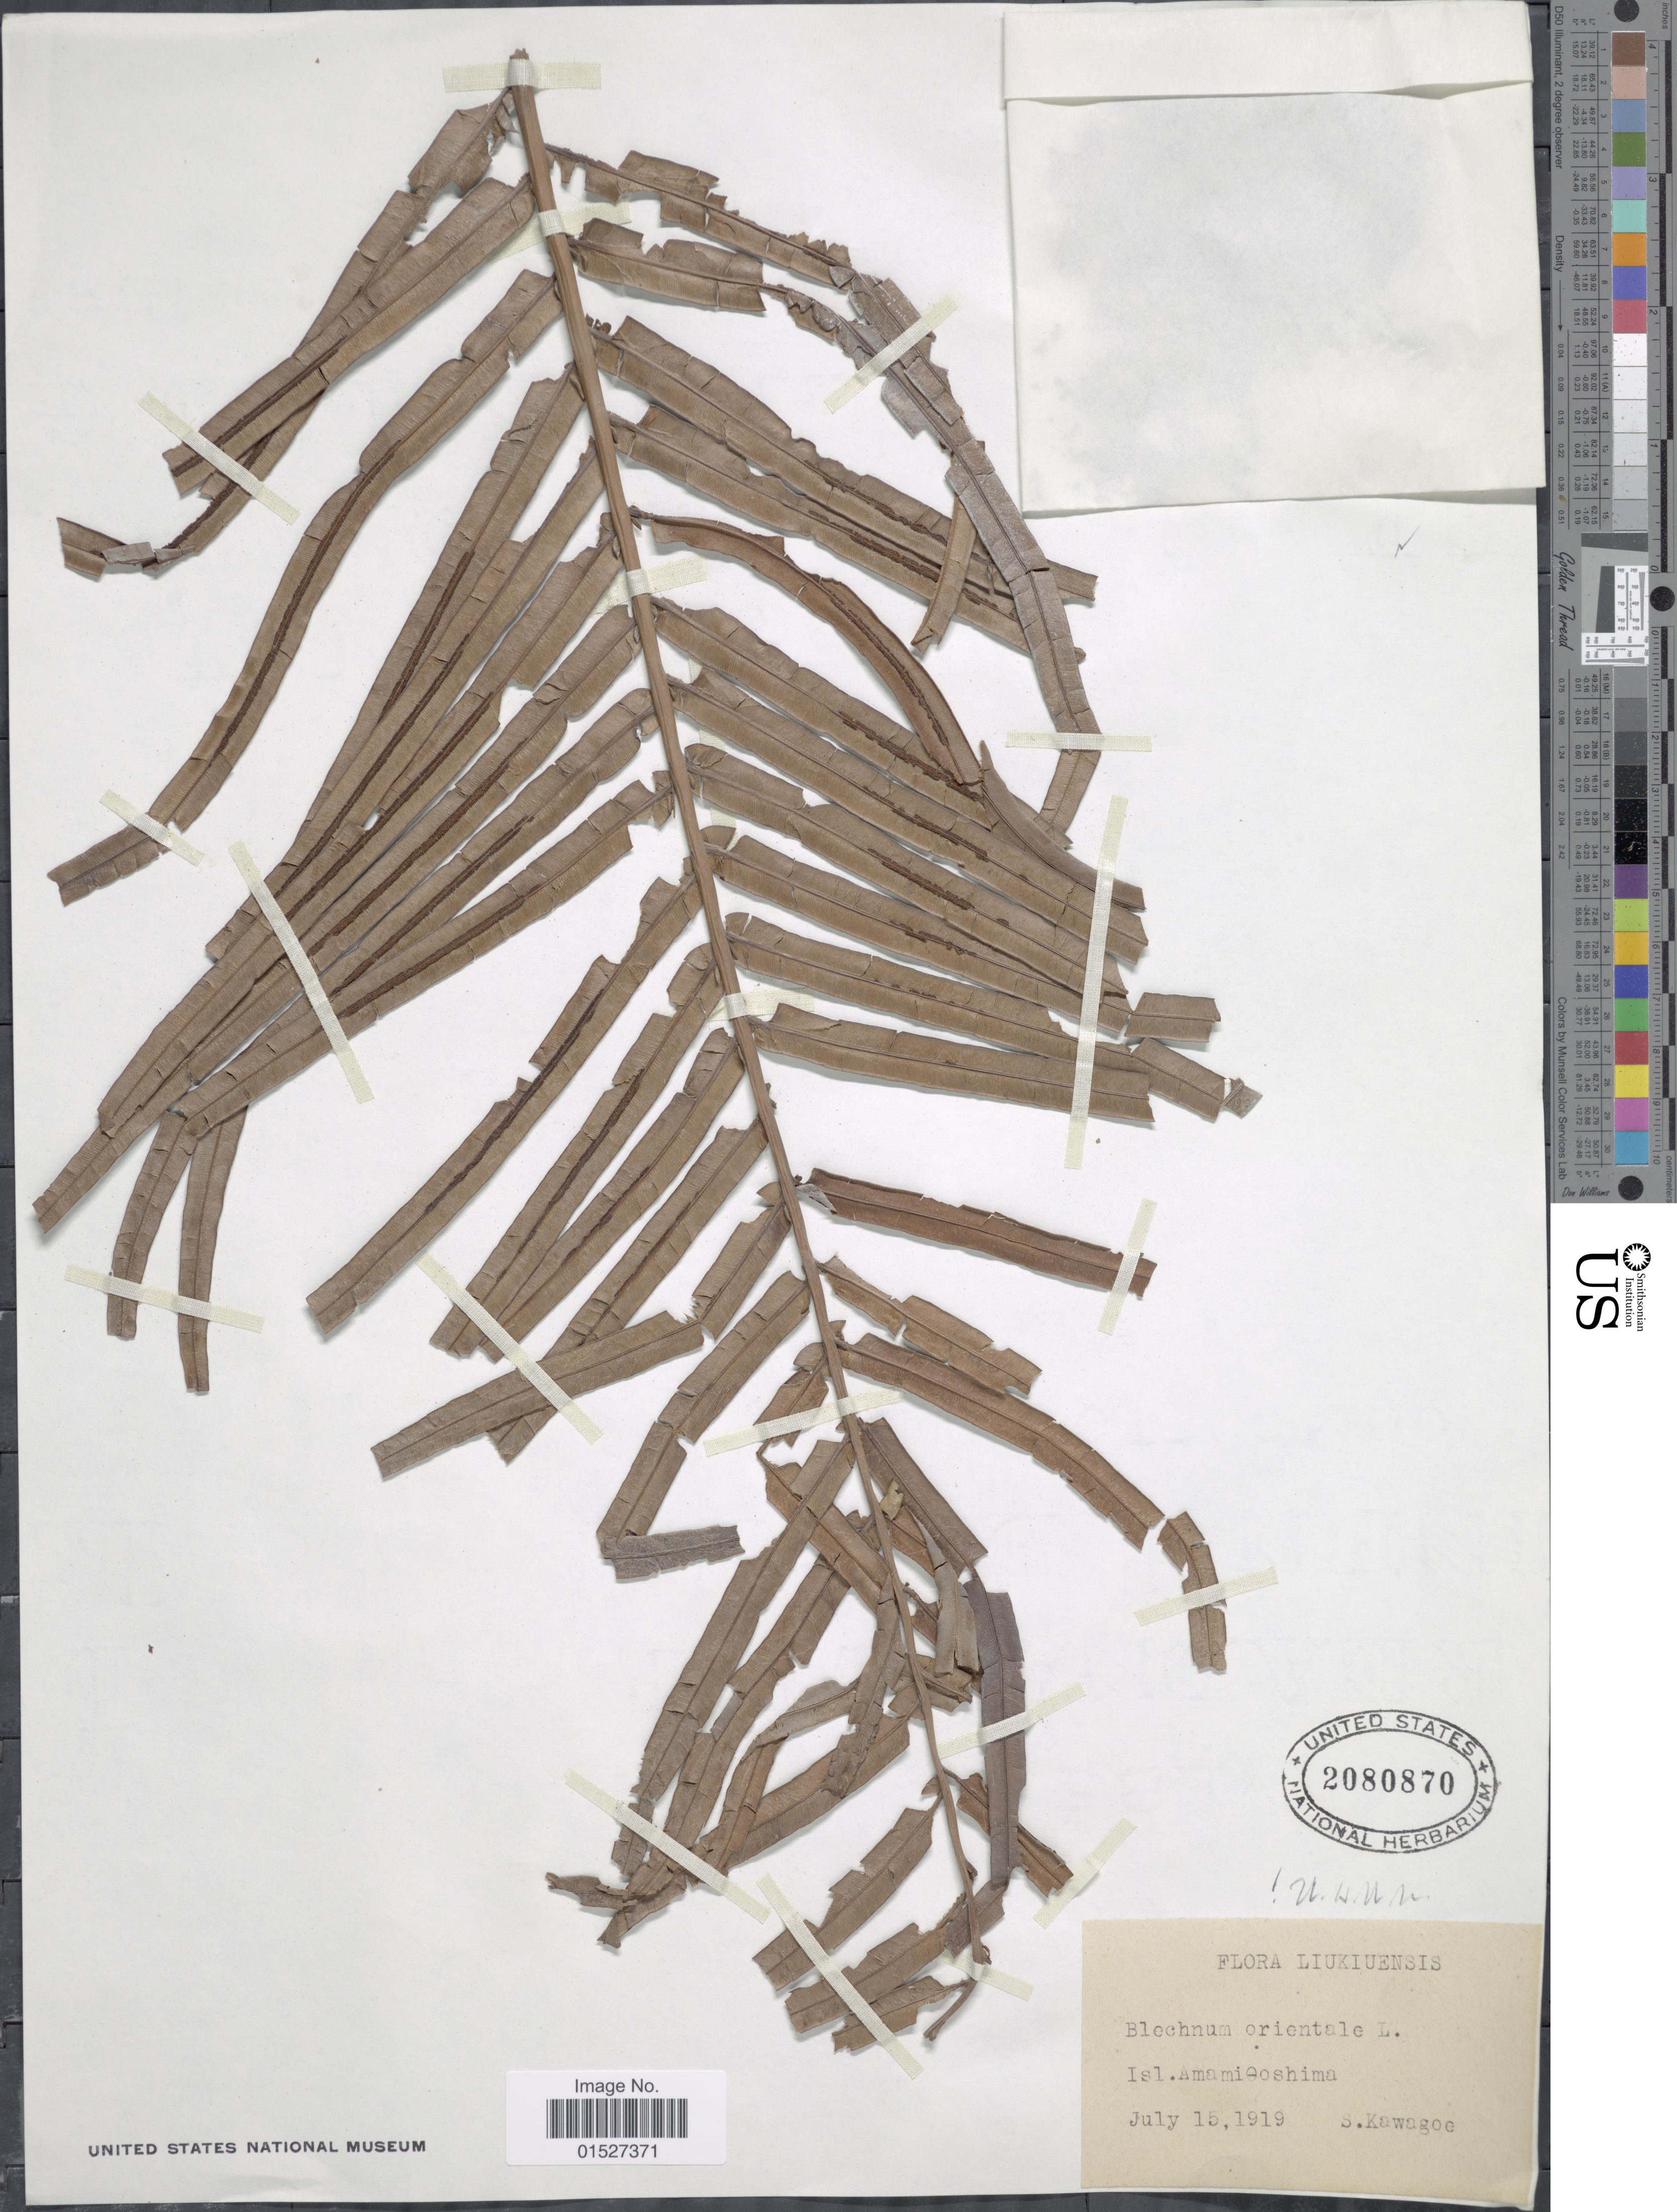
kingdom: Plantae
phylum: Tracheophyta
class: Polypodiopsida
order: Polypodiales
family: Blechnaceae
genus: Blechnum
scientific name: Blechnum orientale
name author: L.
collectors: S. Kawagoe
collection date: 1919-07-15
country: Japan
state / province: Okinawa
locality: Liukiuensis. Isl. Amami-oshima.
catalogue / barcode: US 2080870